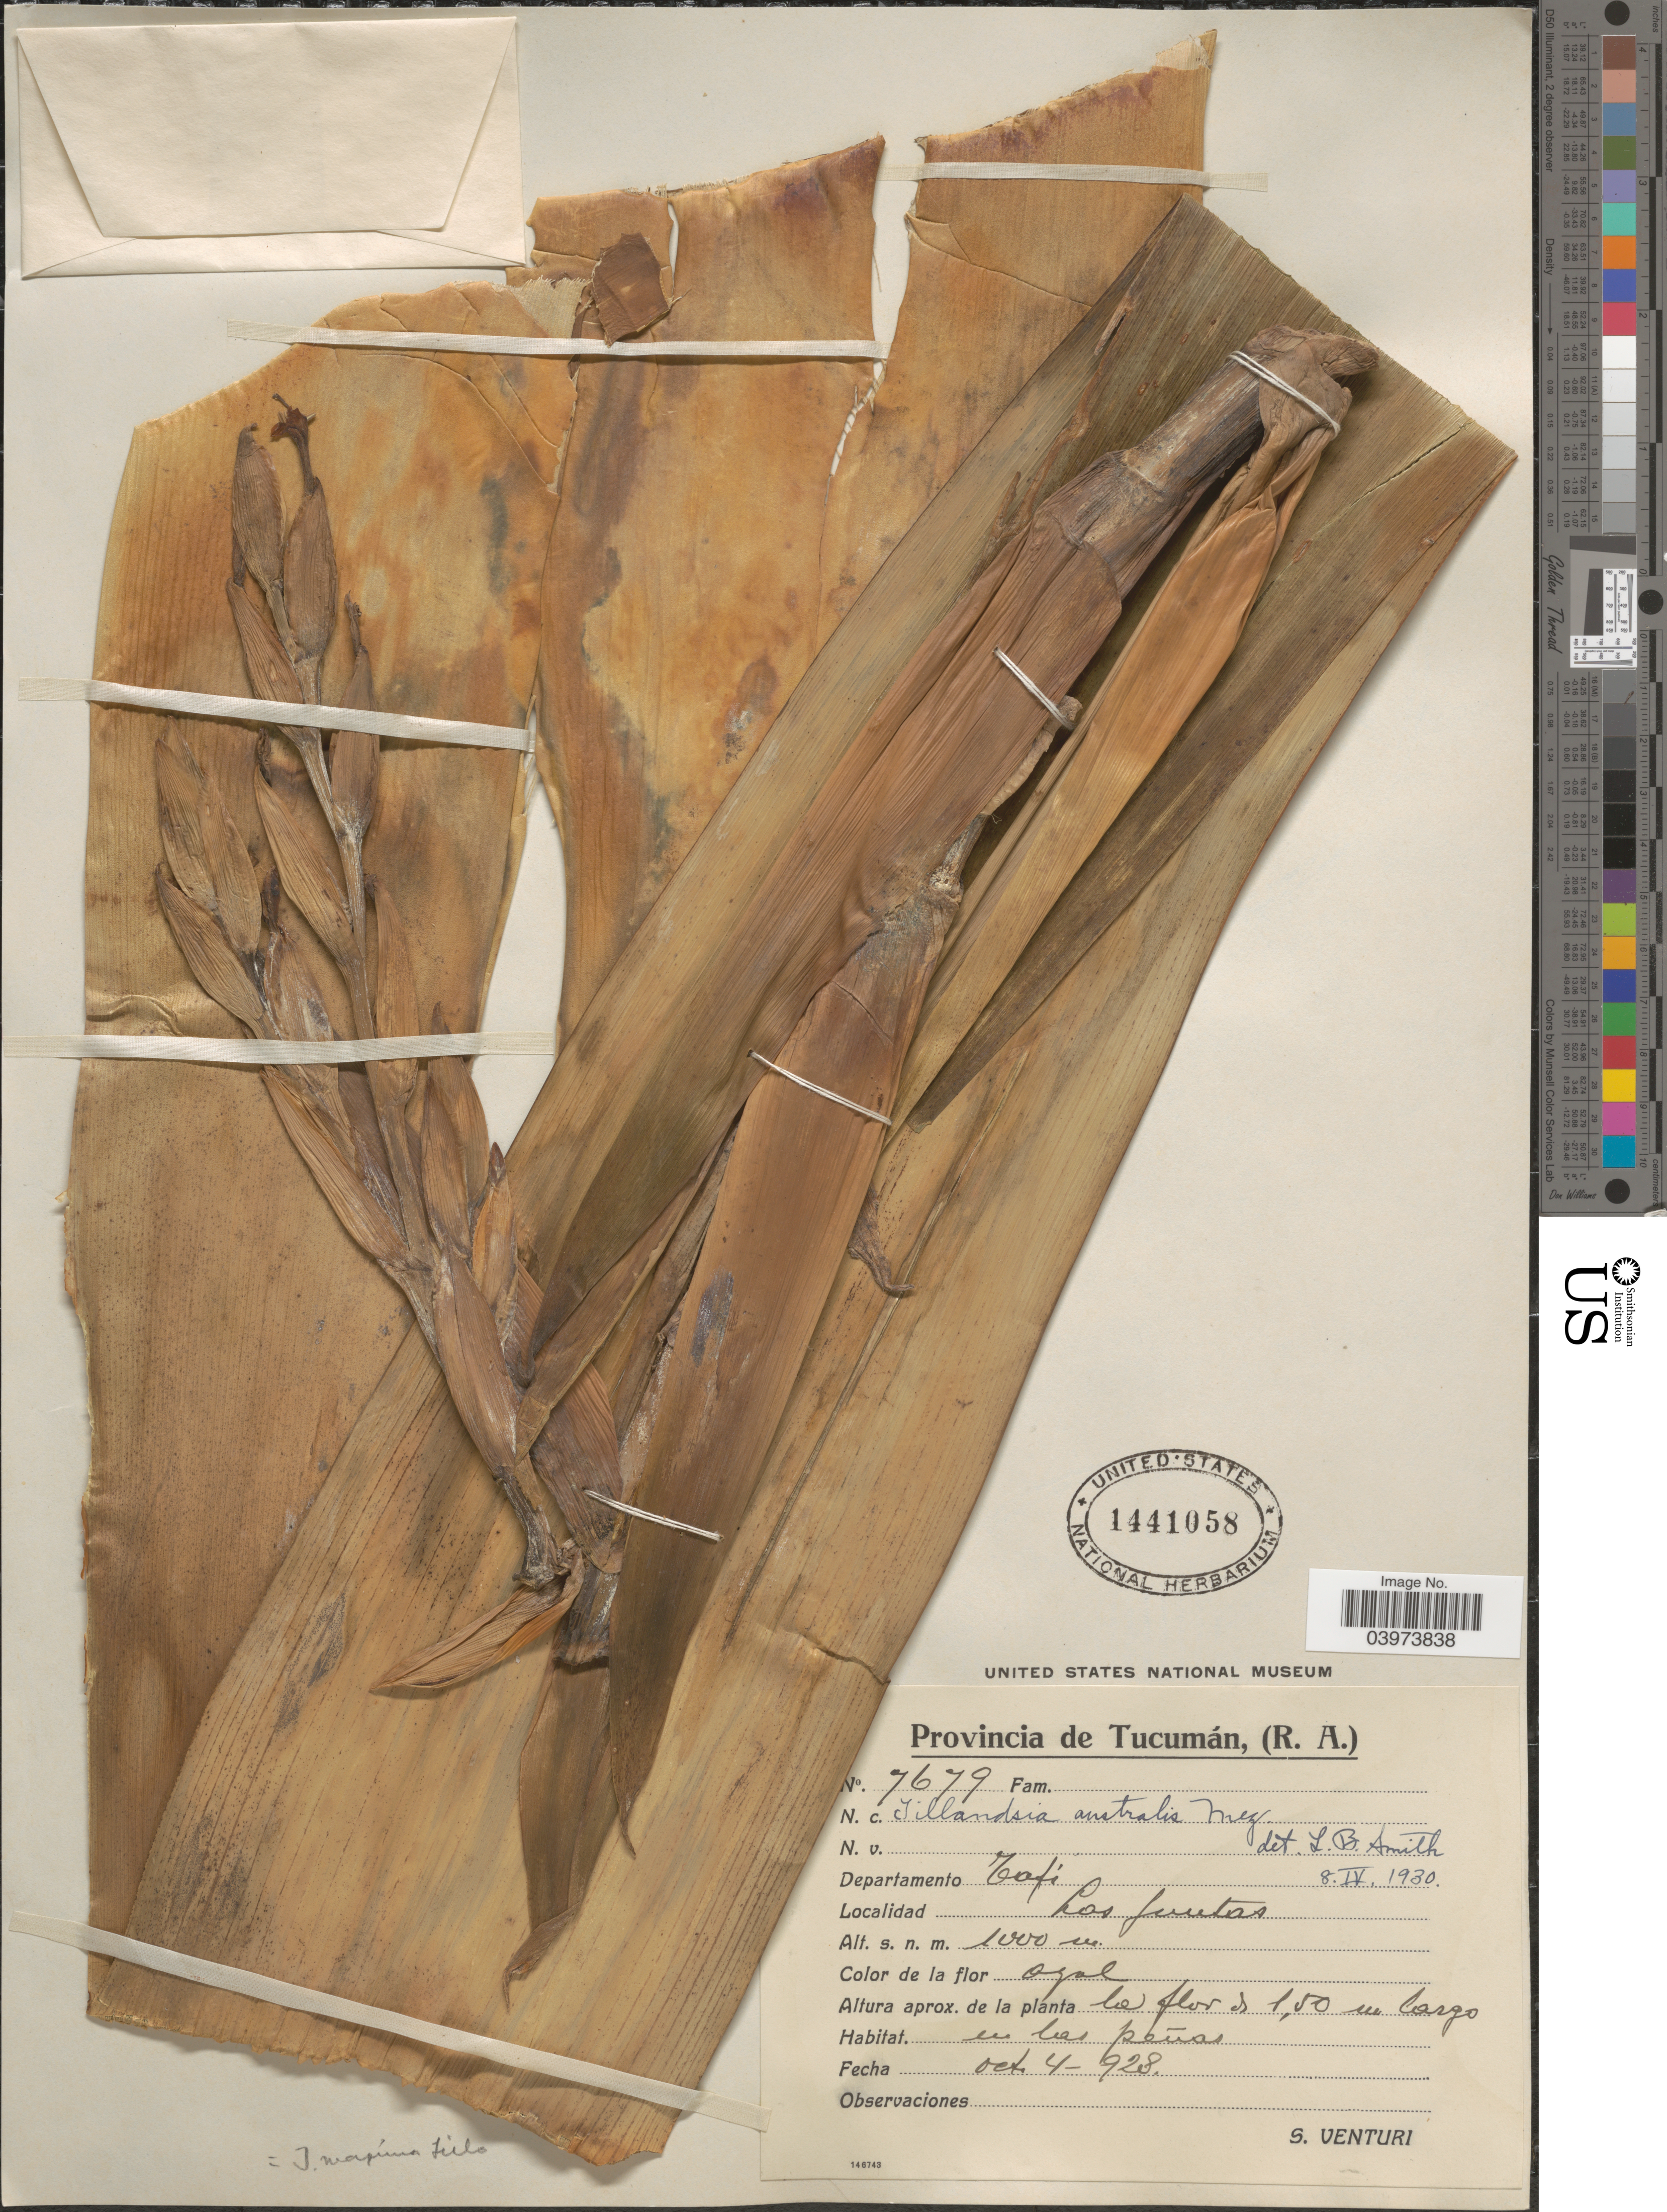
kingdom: Plantae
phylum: Tracheophyta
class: Liliopsida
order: Poales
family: Bromeliaceae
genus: Tillandsia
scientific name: Tillandsia maxima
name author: Lillo & Hauman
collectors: S. Venturi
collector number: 7679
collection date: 1928-10-04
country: Argentina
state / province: Tucuman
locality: Departamento Tafí. Las Juntas.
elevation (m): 1000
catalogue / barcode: US 1441058